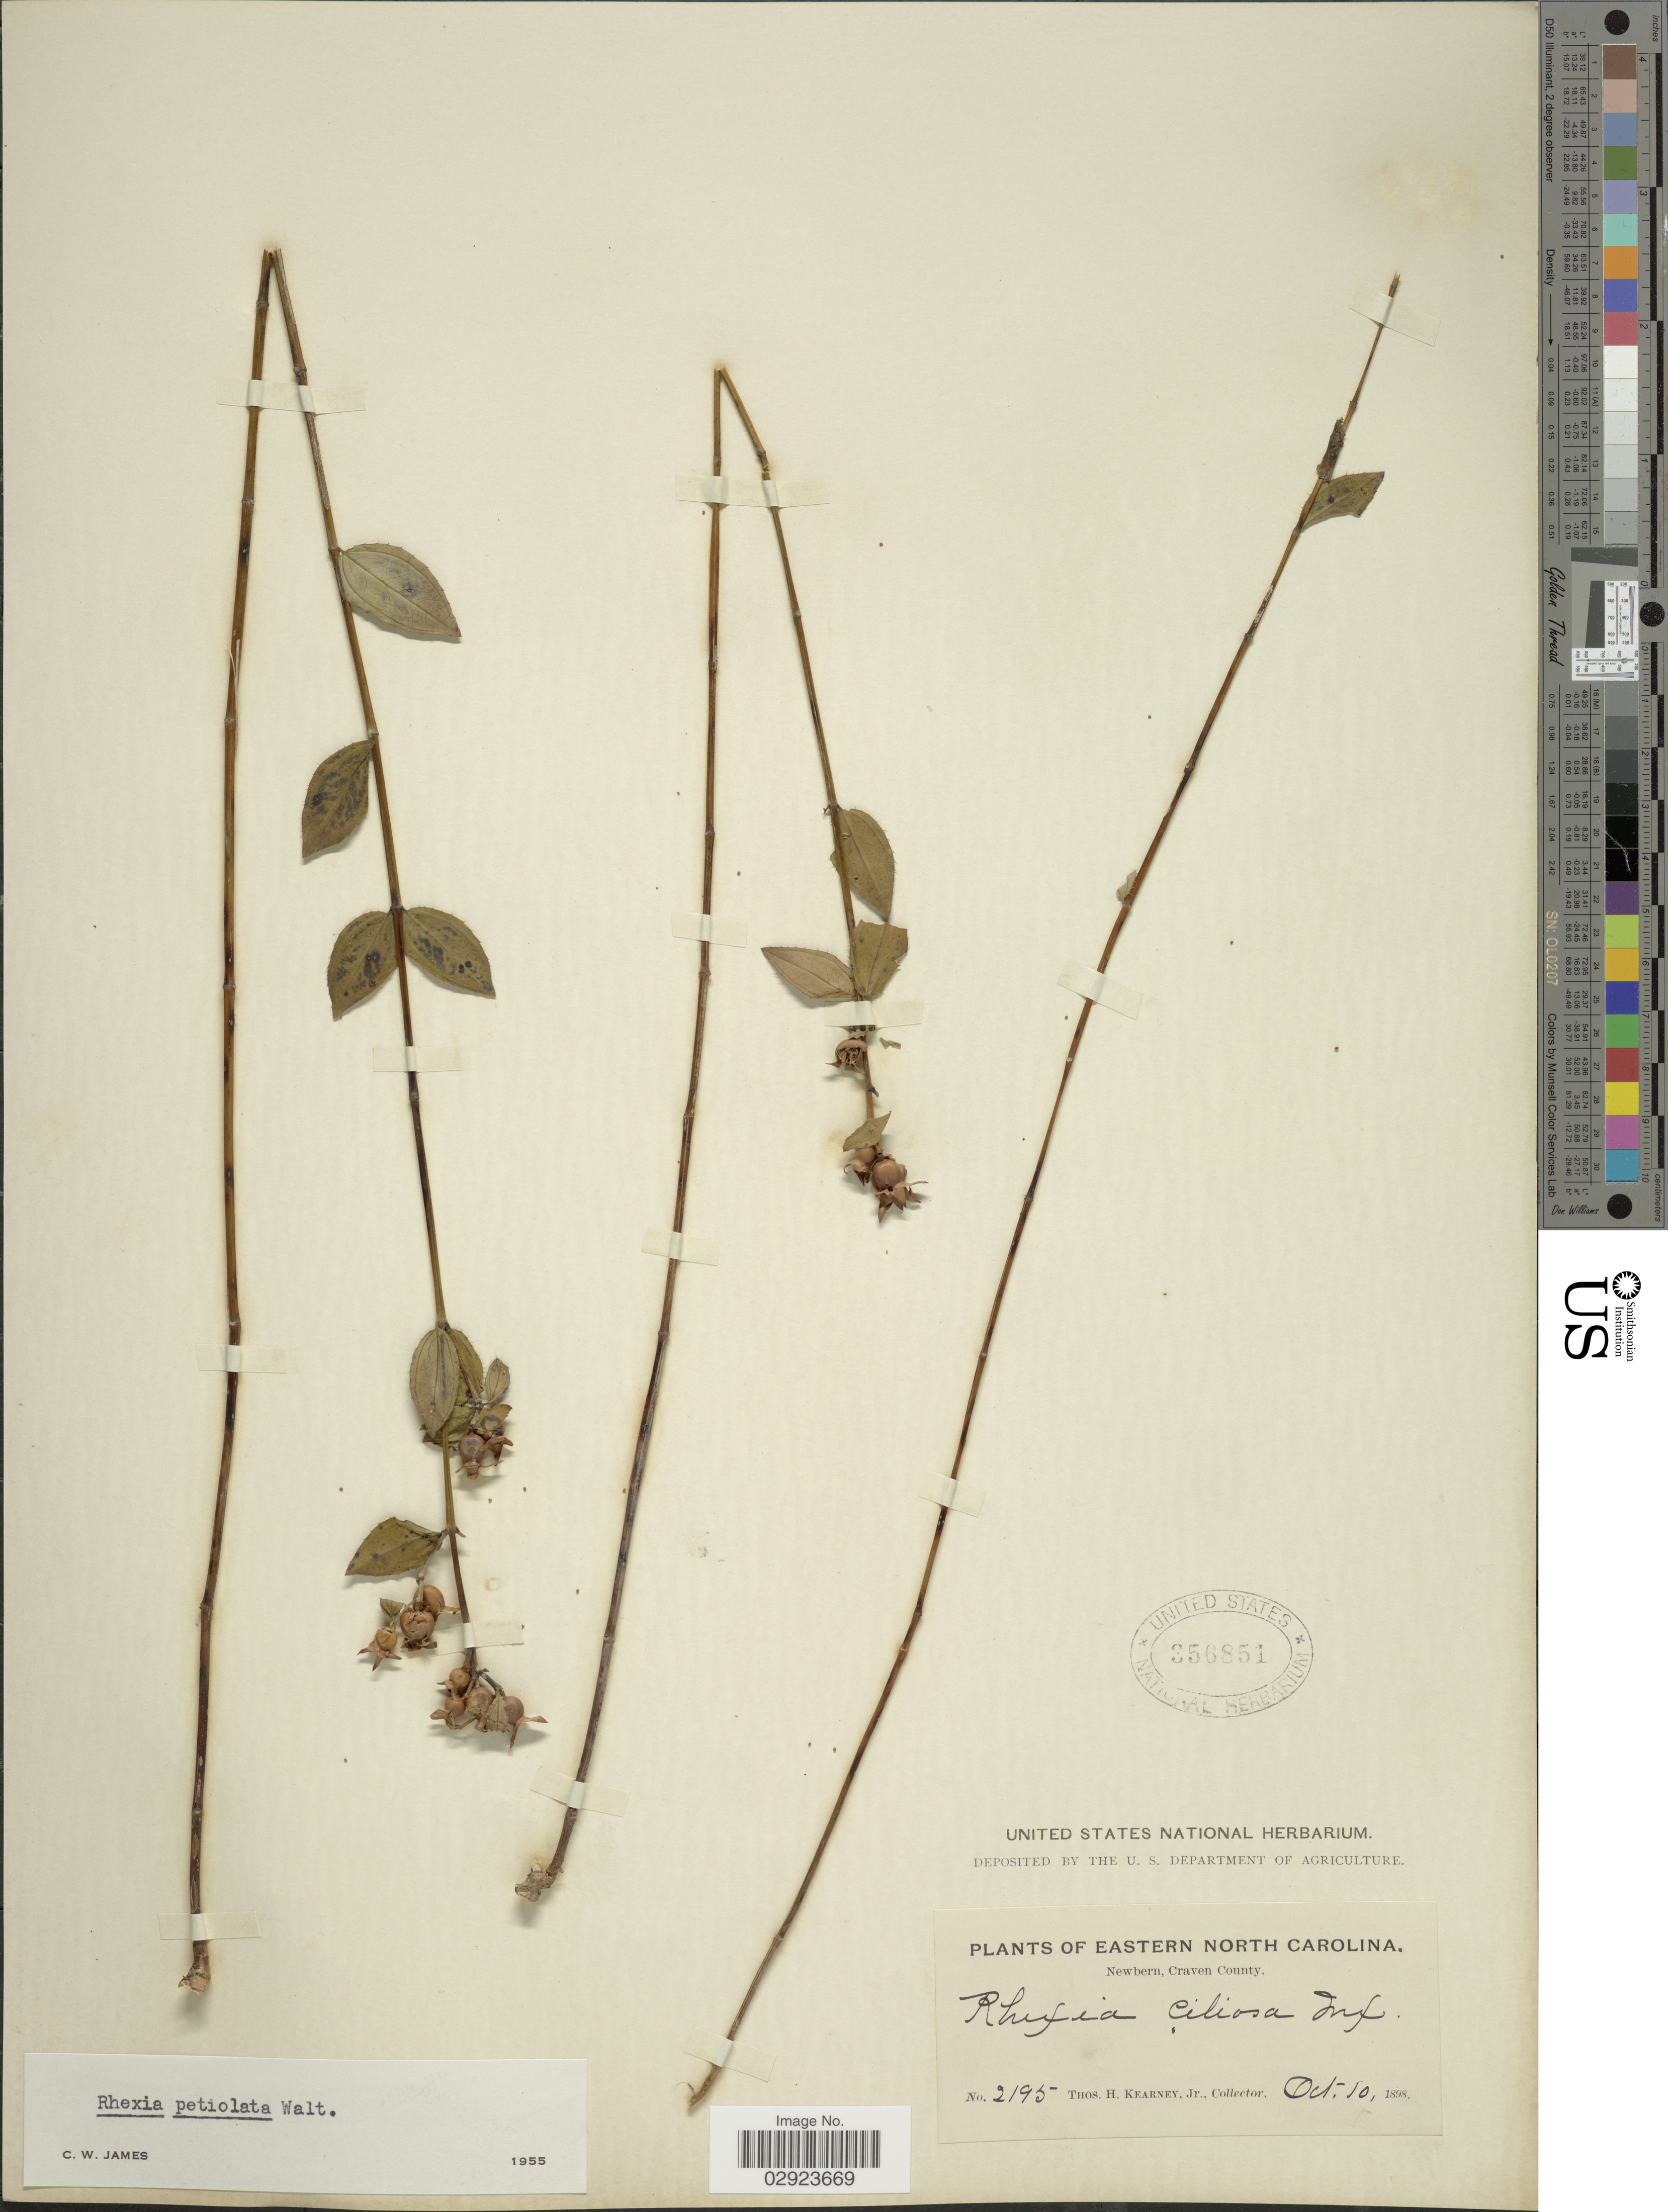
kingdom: Plantae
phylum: Tracheophyta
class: Magnoliopsida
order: Myrtales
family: Melastomataceae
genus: Rhexia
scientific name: Rhexia petiolata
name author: Walter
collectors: T. H. Kearney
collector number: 2195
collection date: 1898-10-10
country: United States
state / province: North Carolina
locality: Eastern North Carolina. Newbern, Craven County.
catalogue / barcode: US 356851